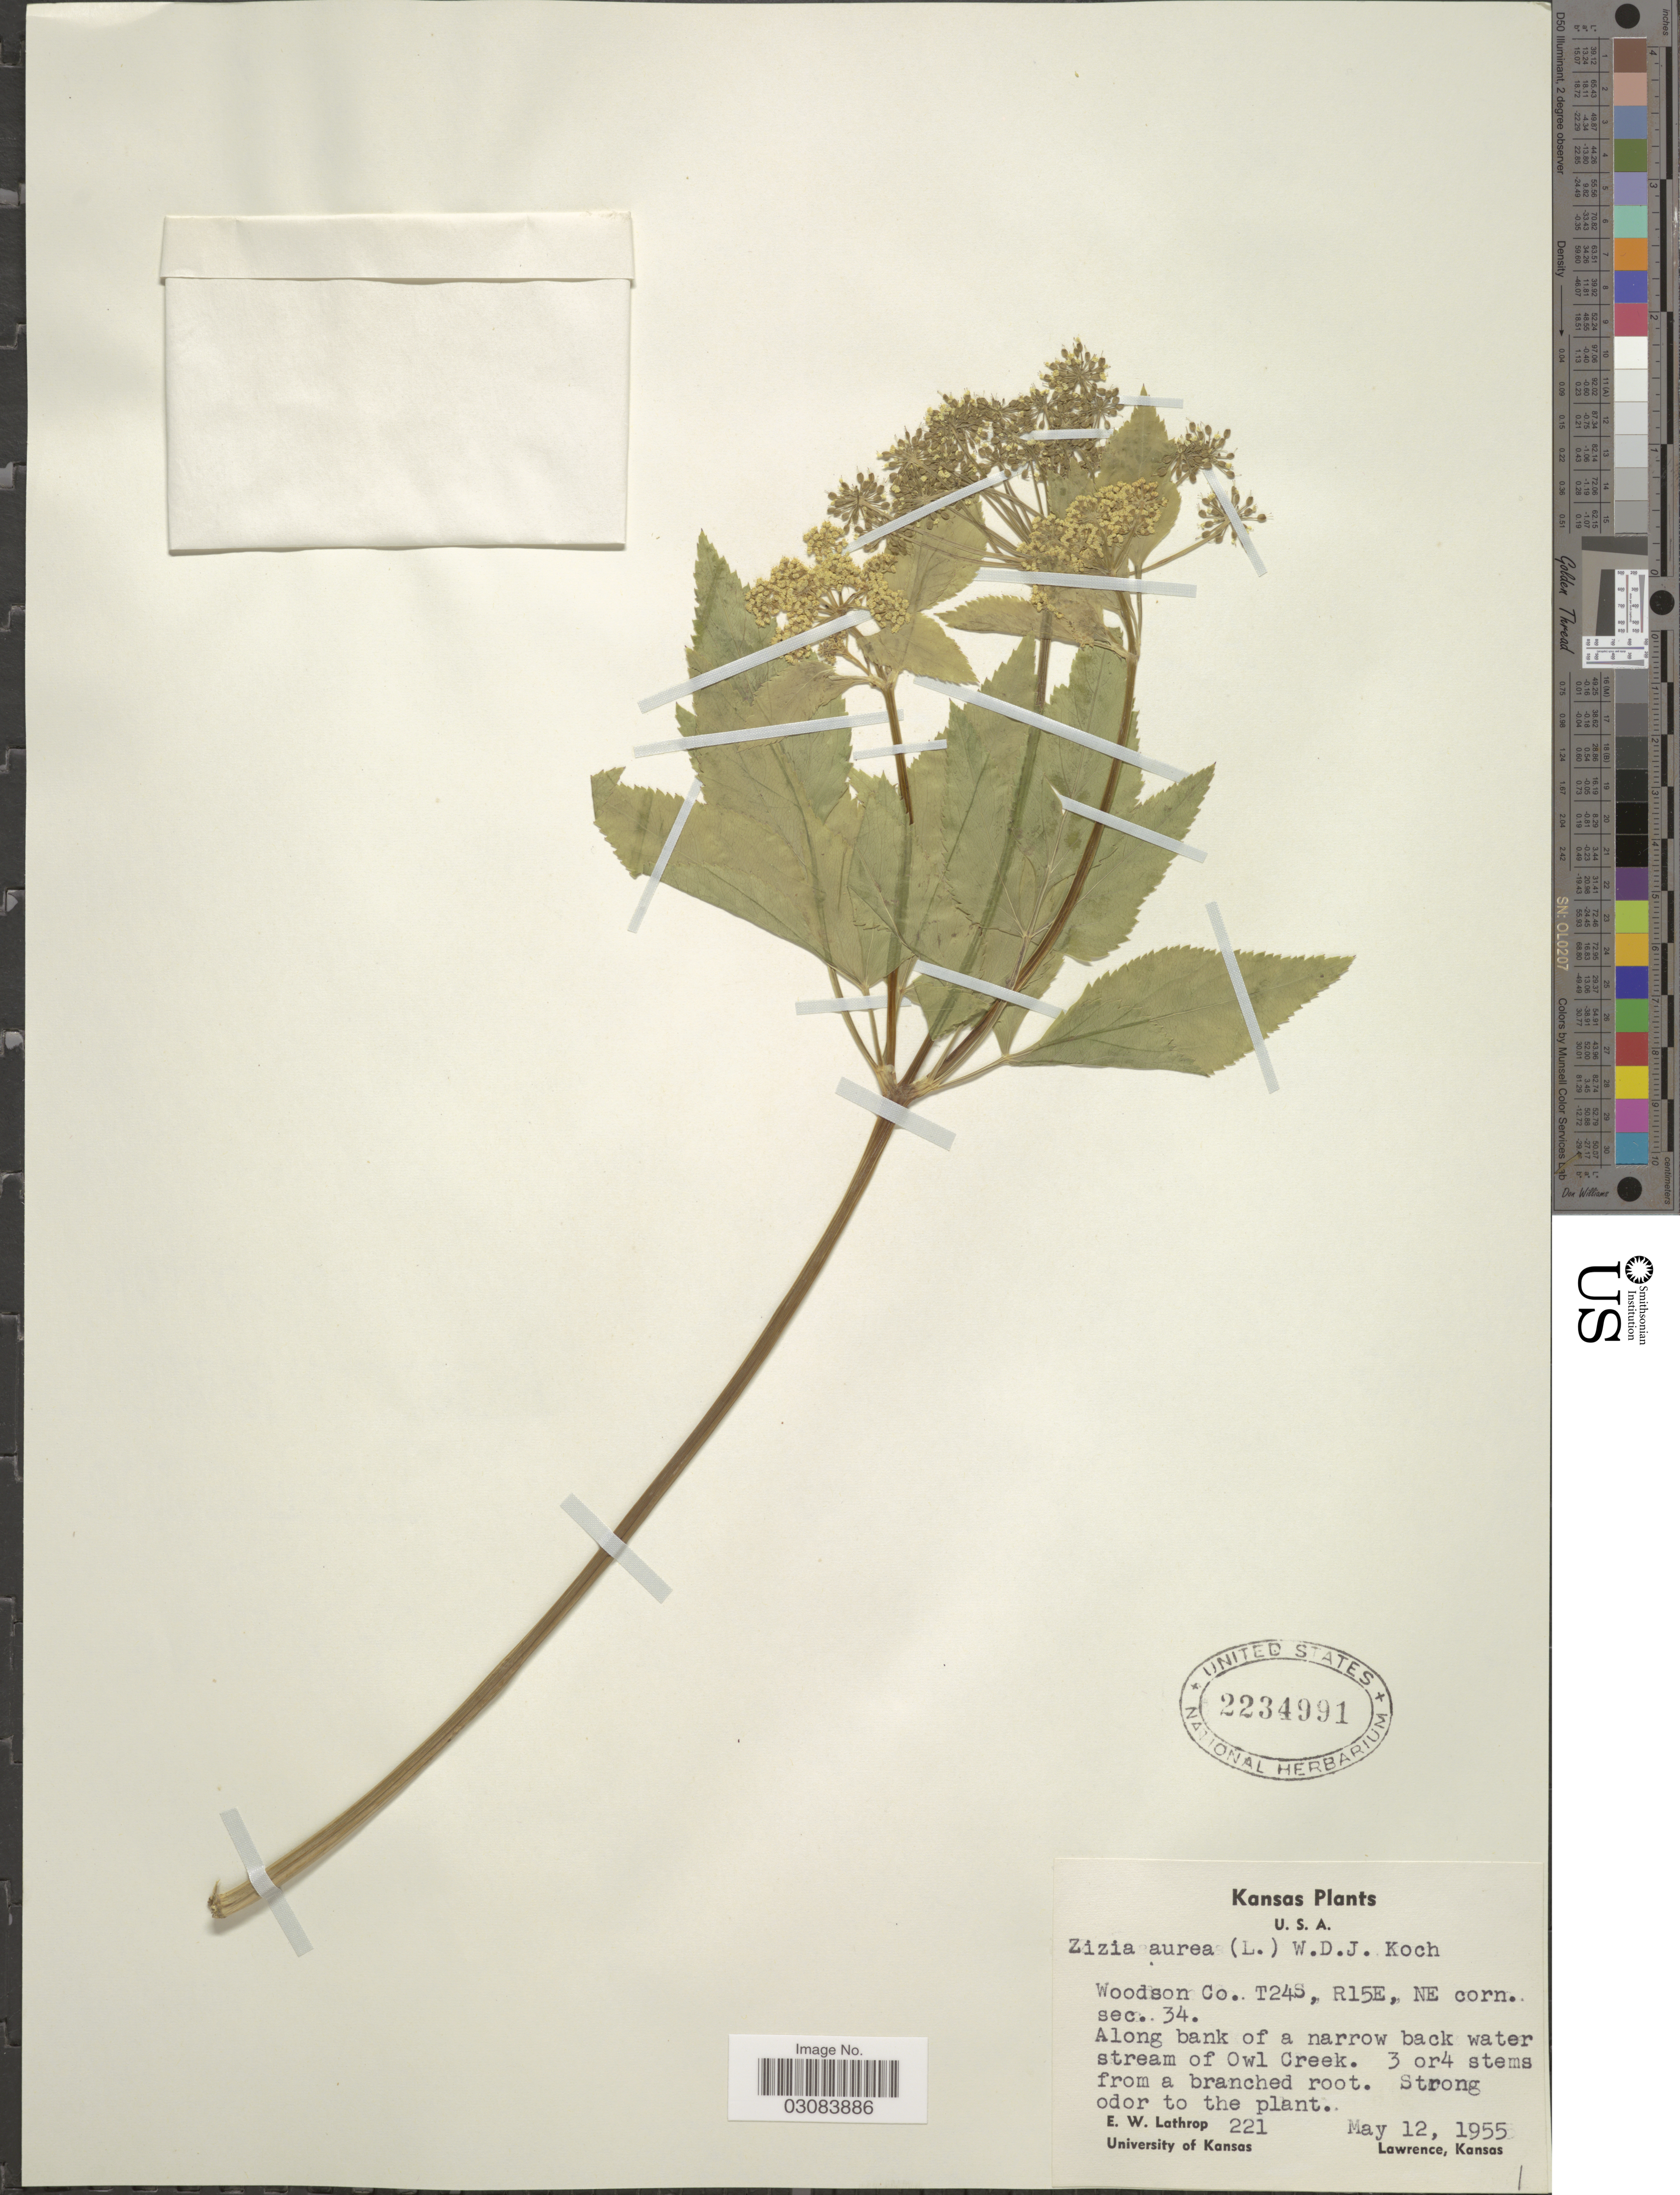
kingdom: Plantae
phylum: Tracheophyta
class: Magnoliopsida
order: Apiales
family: Apiaceae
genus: Zizia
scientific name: Zizia aurea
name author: (L.) Koch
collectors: E. W. Lathrop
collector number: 221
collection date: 1955-05-12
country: United States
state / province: Kansas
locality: Woodson Co. T24S, R15E, NE corn. sec. 34. Along bank of a narrow back water stream of Owl Creek.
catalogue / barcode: US 2234991